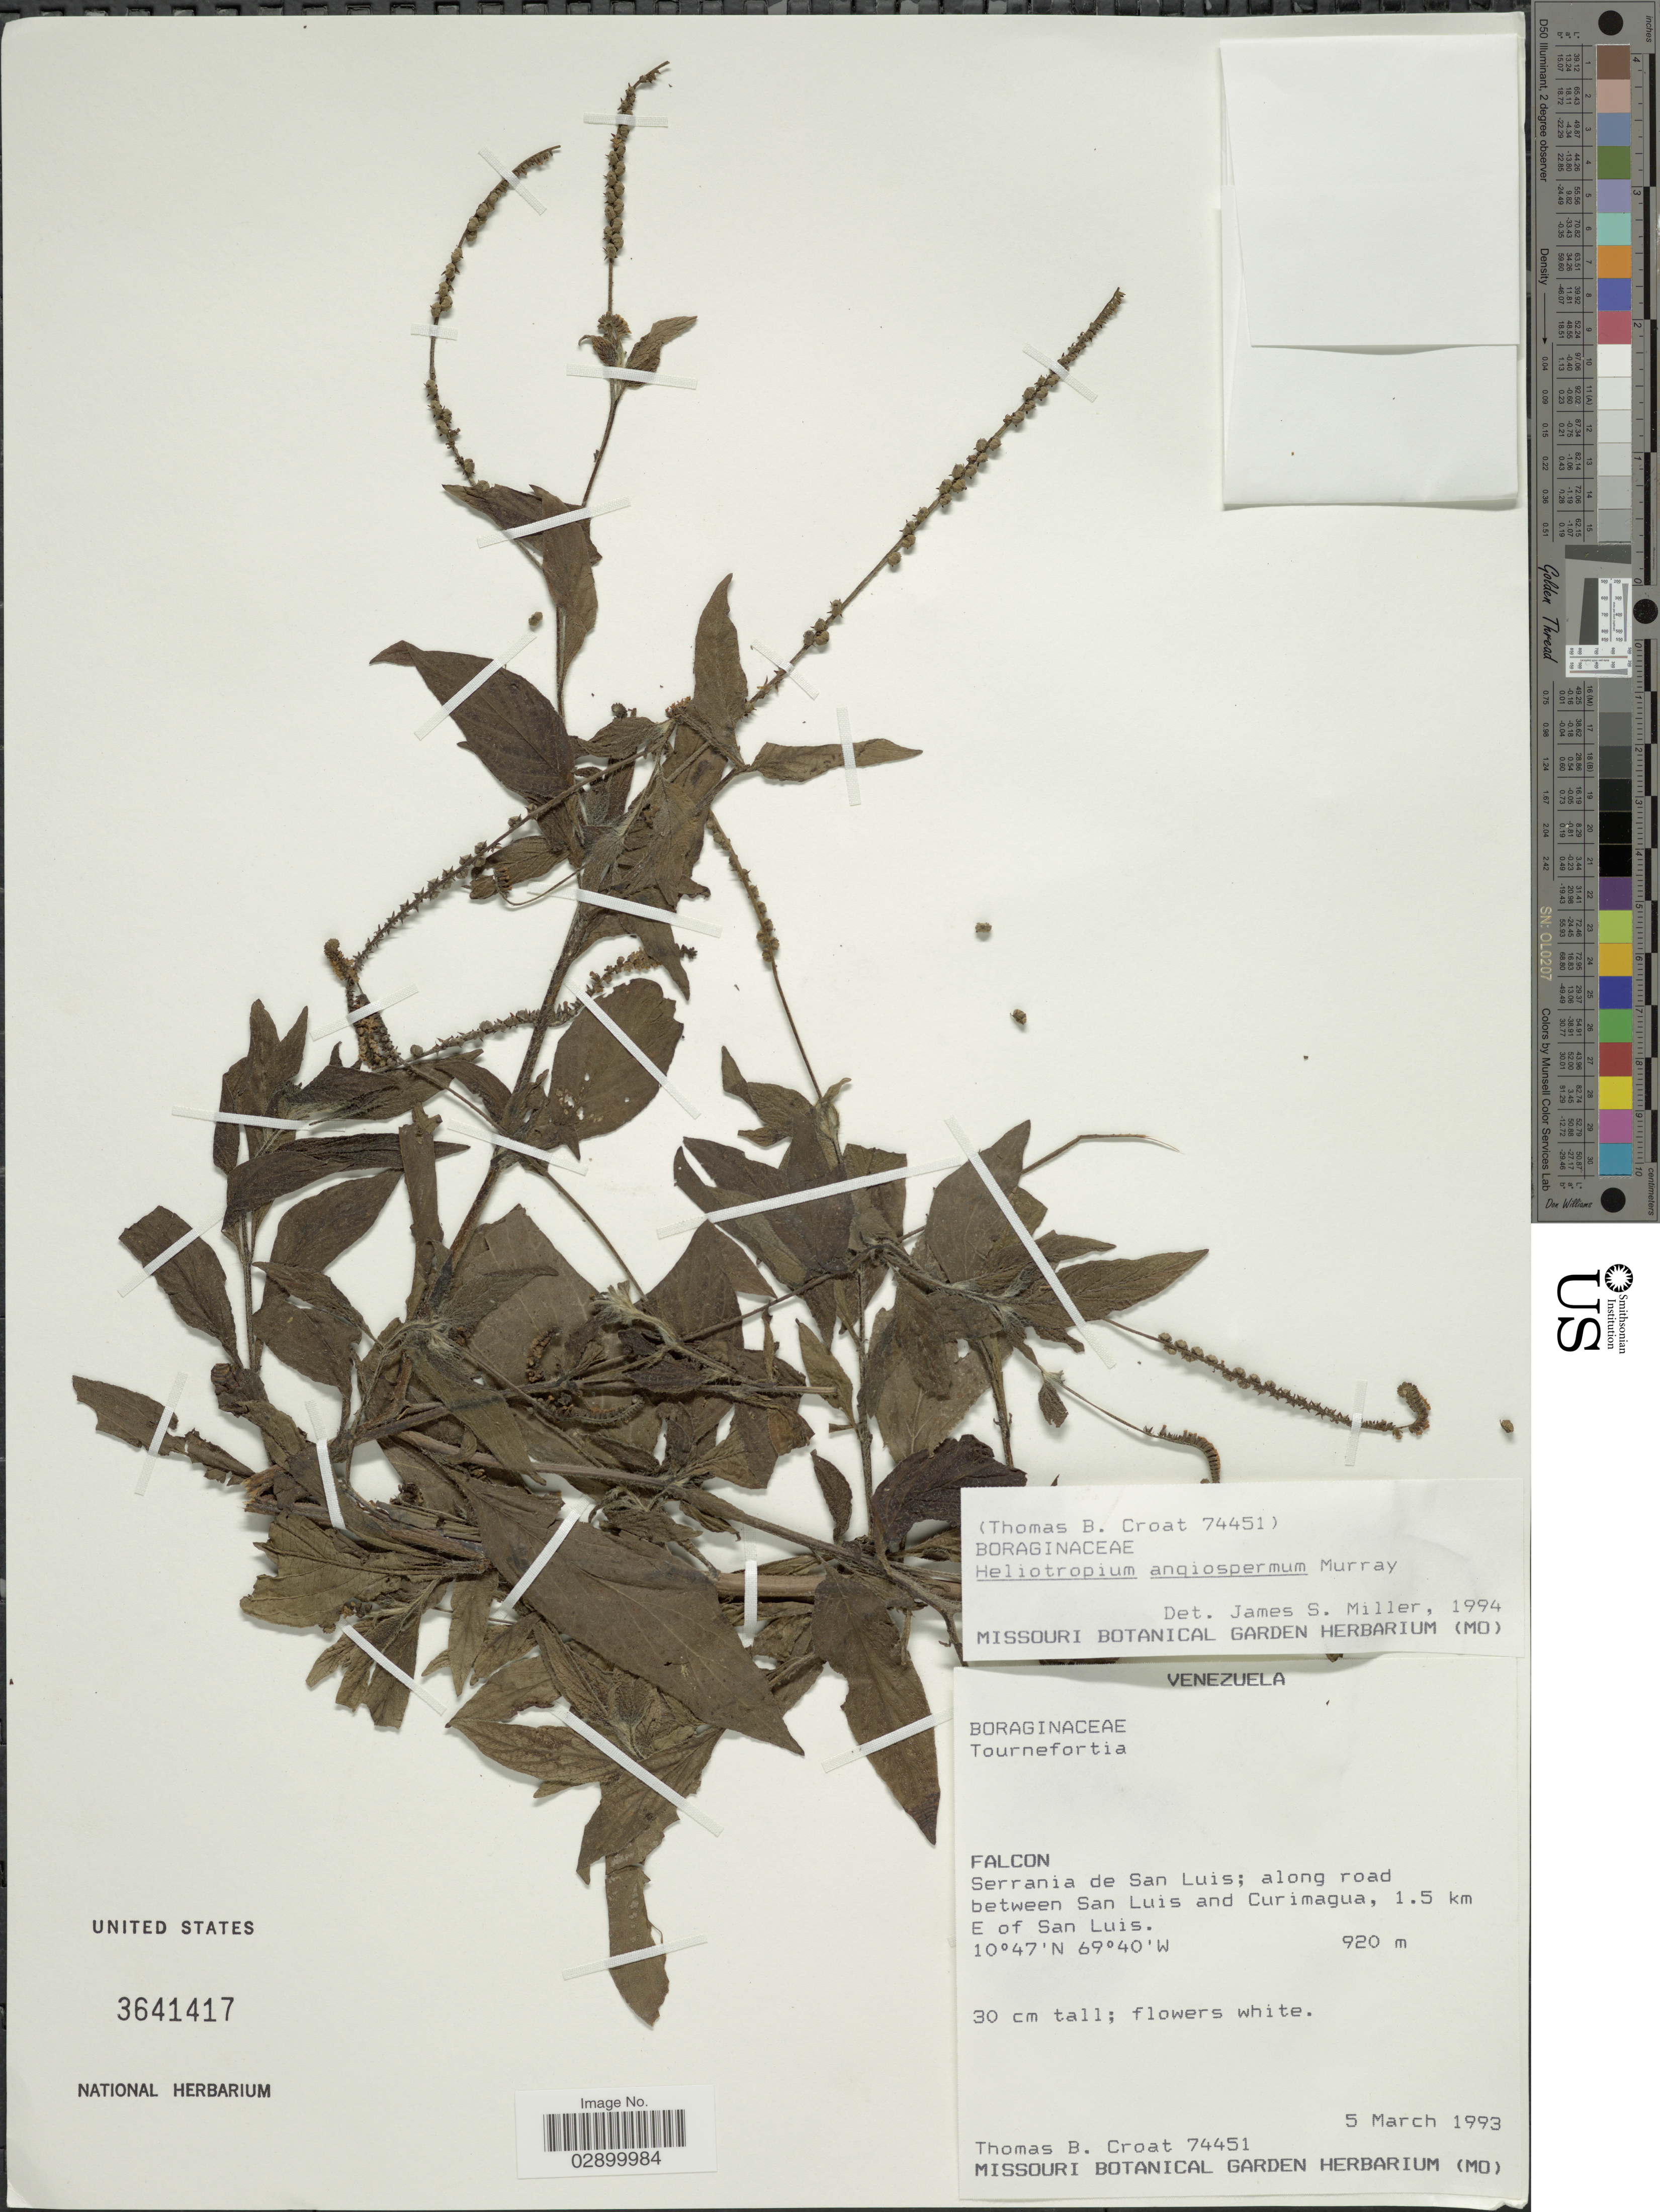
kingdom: Plantae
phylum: Tracheophyta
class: Magnoliopsida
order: Boraginales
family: Heliotropiaceae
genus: Heliotropium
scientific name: Heliotropium angiospermum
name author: Murray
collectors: T. B. Croat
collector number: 74451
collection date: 1993-03-05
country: Venezuela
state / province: Falcón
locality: Serrania de San Luis; along road between San Luis and Curimagua, 1.5 km E of San Luis.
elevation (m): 920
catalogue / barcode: US 3641417